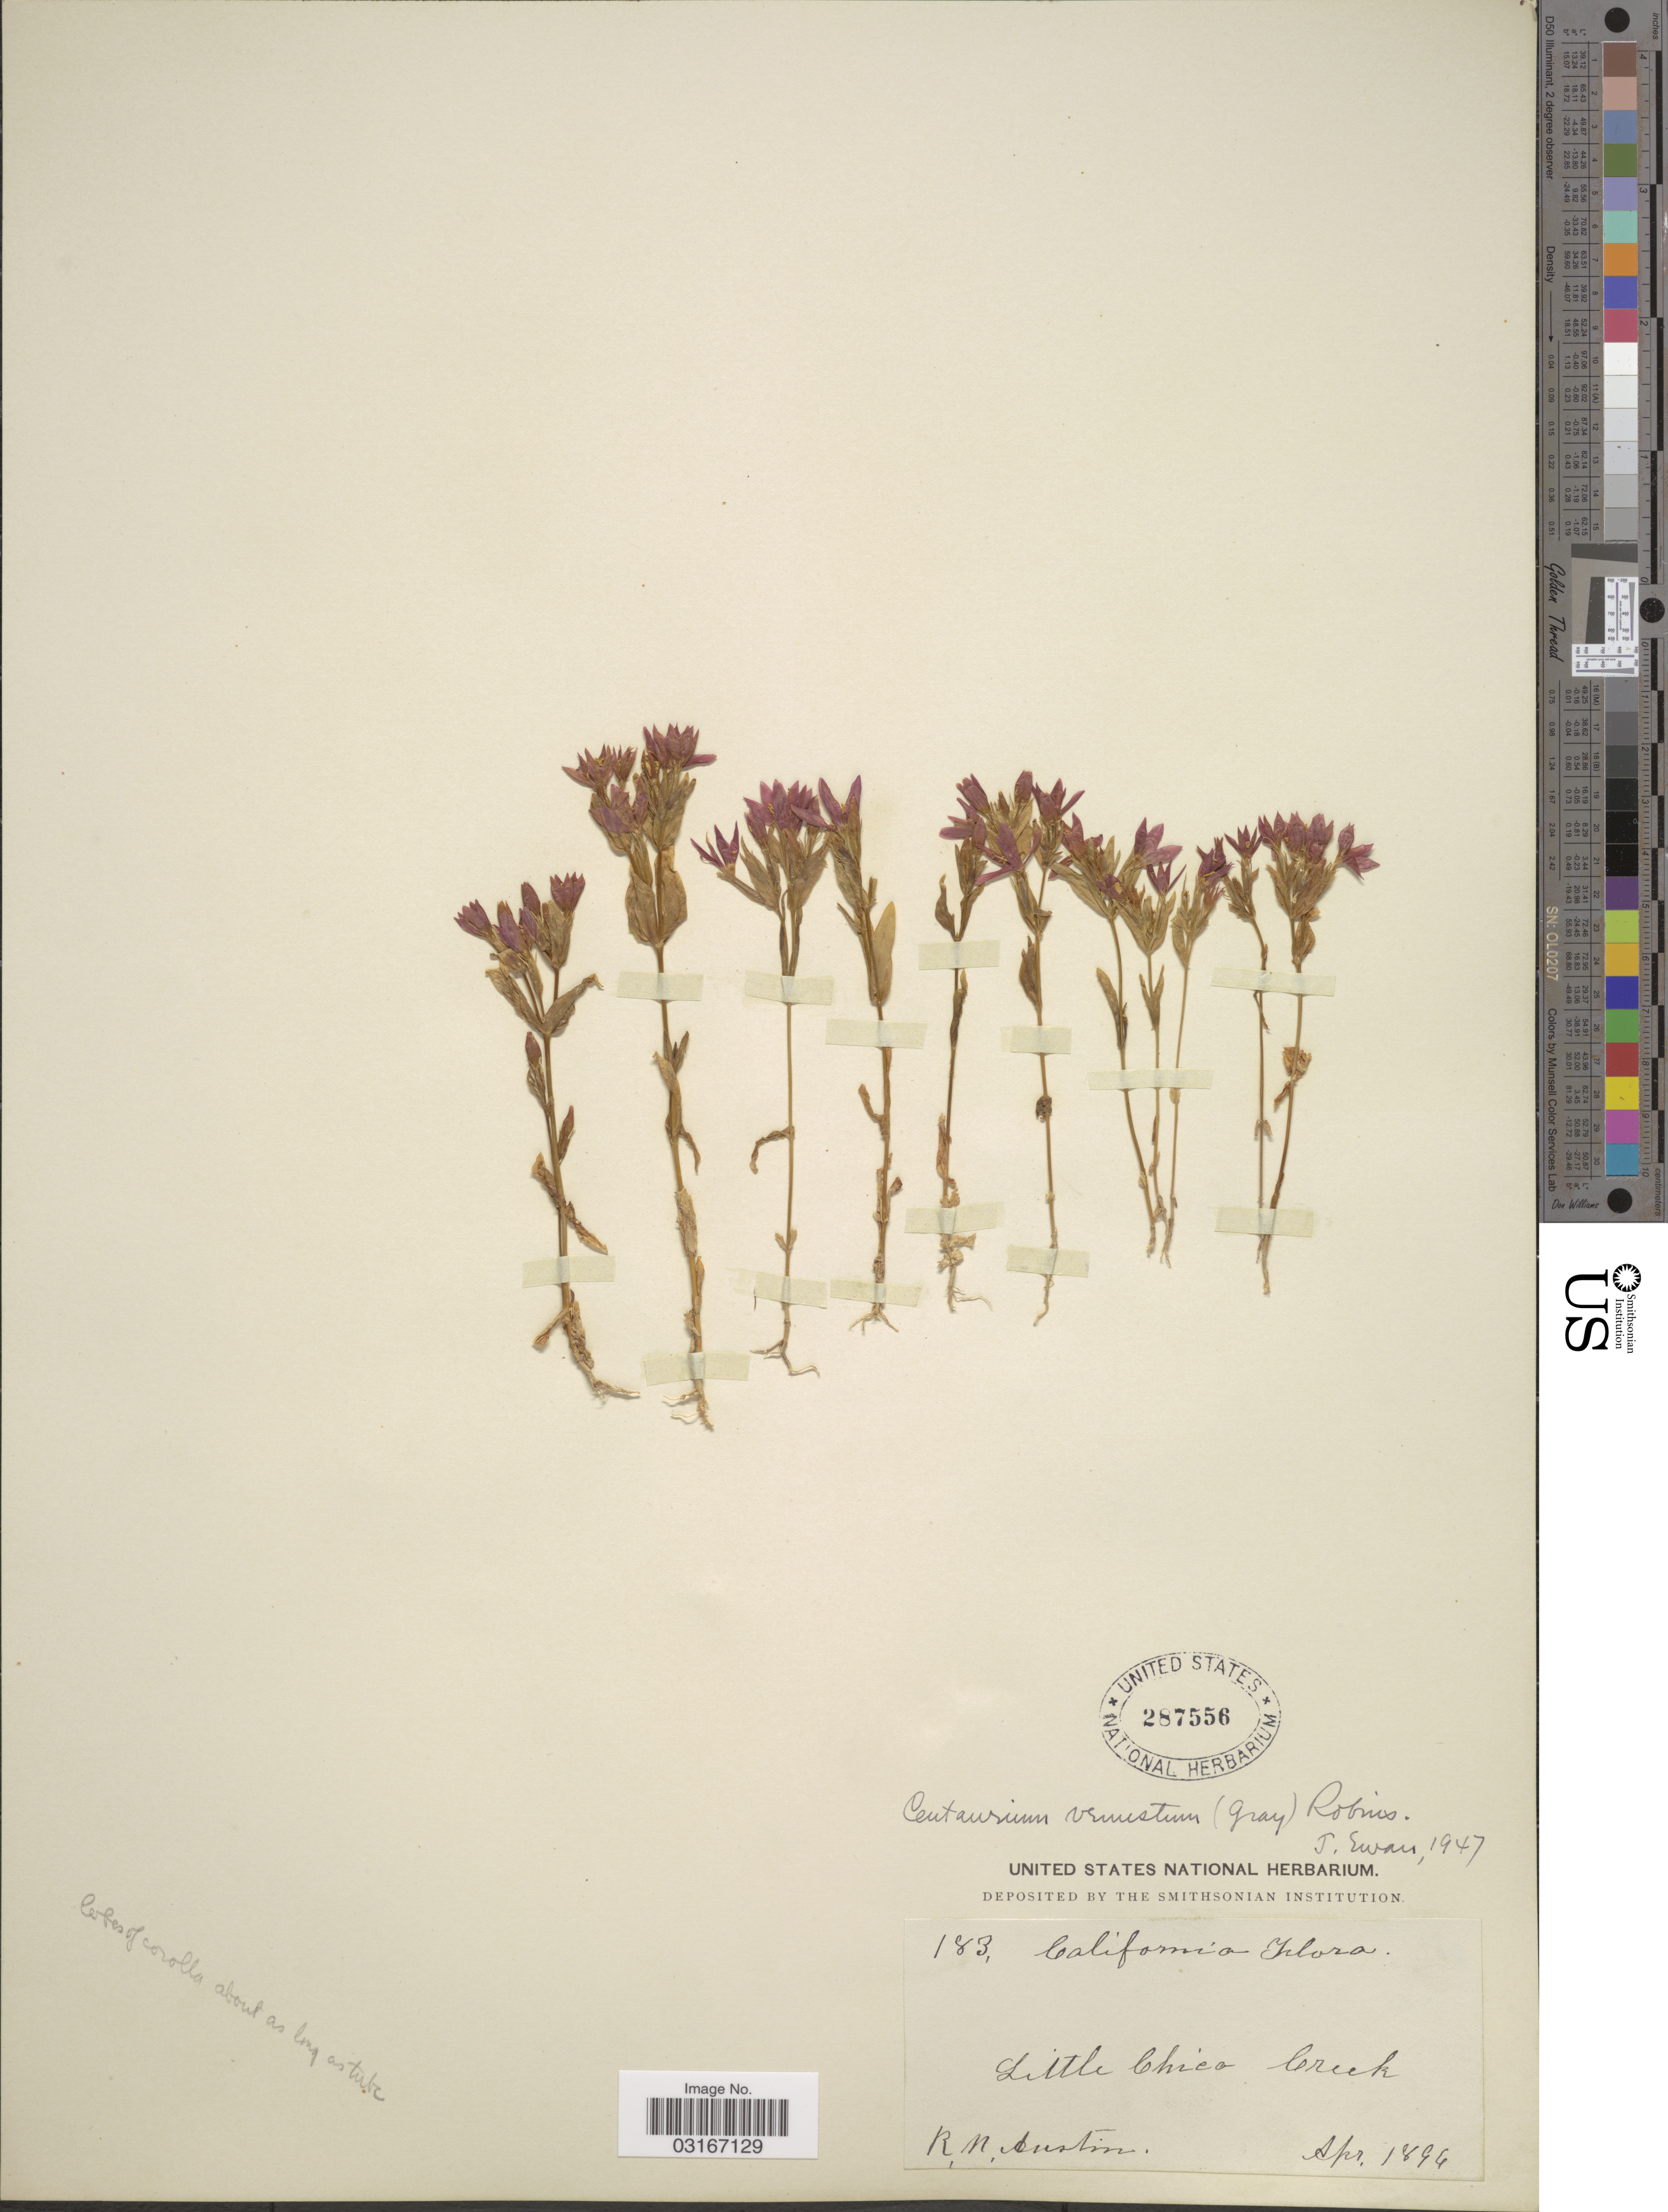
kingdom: Plantae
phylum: Tracheophyta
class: Magnoliopsida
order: Gentianales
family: Gentianaceae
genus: Centaurium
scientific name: Centaurium venustum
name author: (A. Gray) B.L. Rob.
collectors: R. Austin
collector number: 183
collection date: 1896-04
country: United States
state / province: California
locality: Little Chica Creek.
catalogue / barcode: US 287556